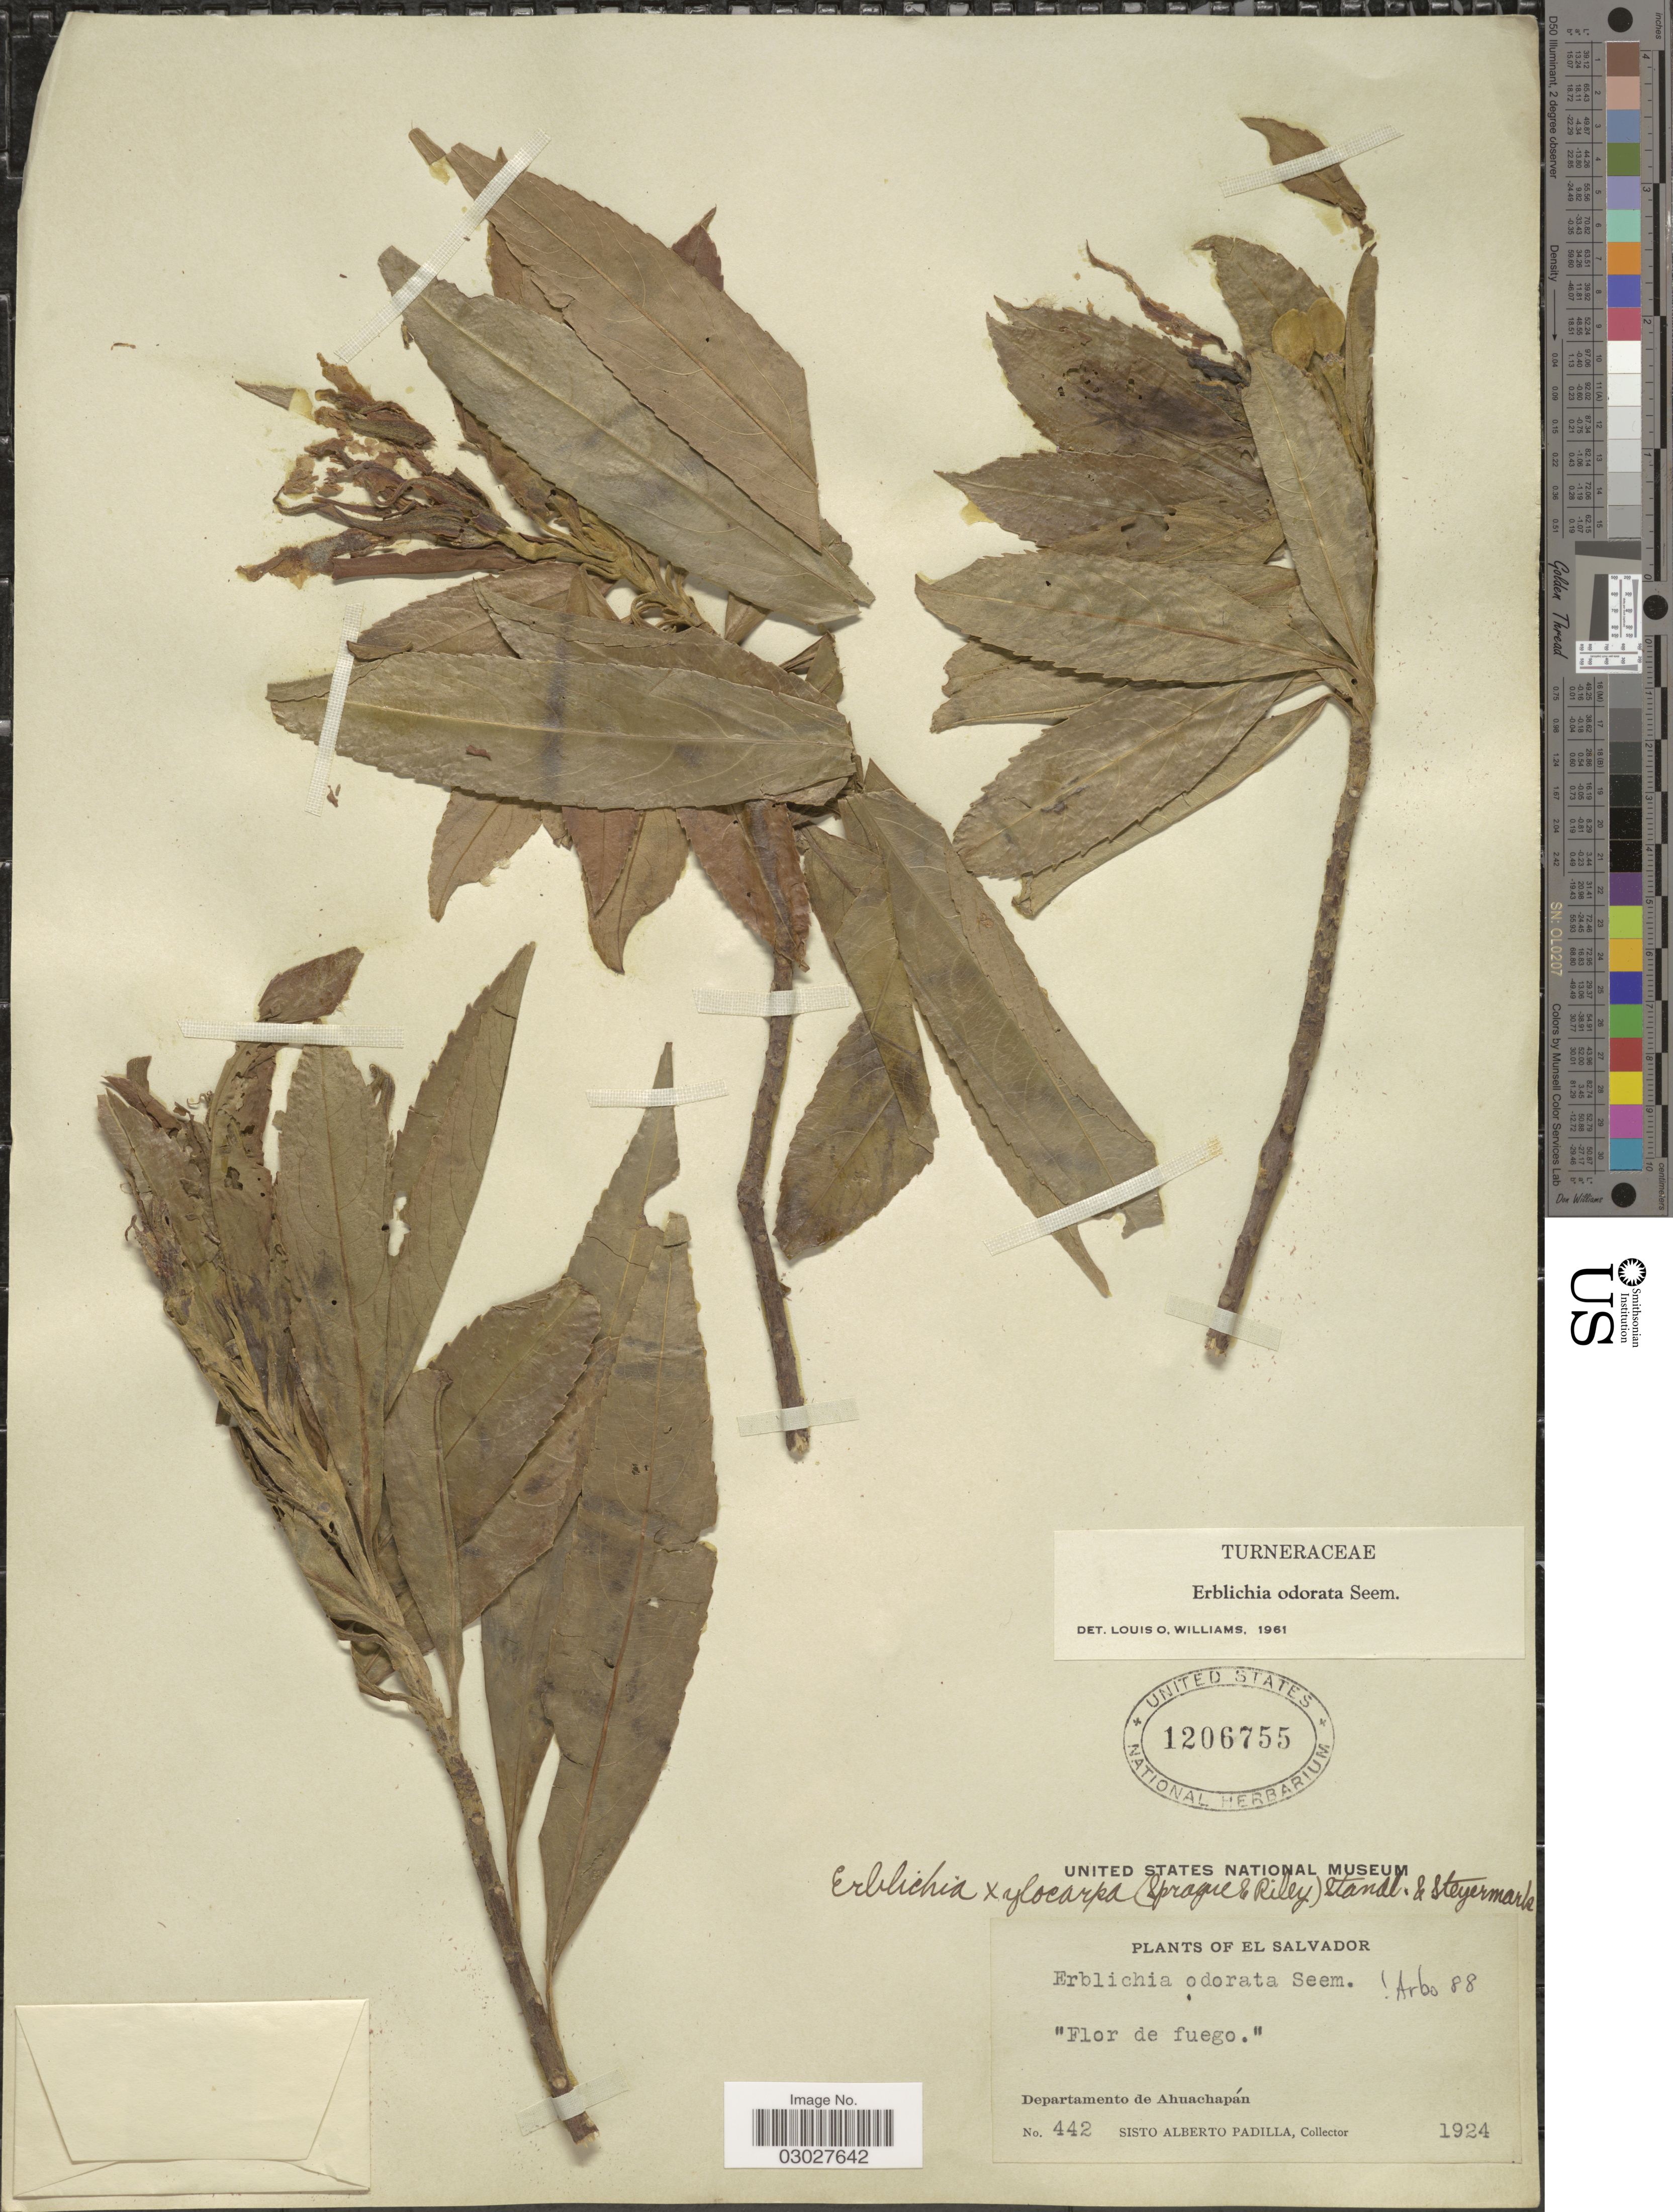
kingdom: Plantae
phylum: Tracheophyta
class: Magnoliopsida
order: Malpighiales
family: Turneraceae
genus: Erblichia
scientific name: Erblichia odorata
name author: Seem.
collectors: S. A. Padilla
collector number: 442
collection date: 1924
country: El Salvador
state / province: Ahuachapan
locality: Departamento de Ahuachapán.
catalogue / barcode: US 1206755